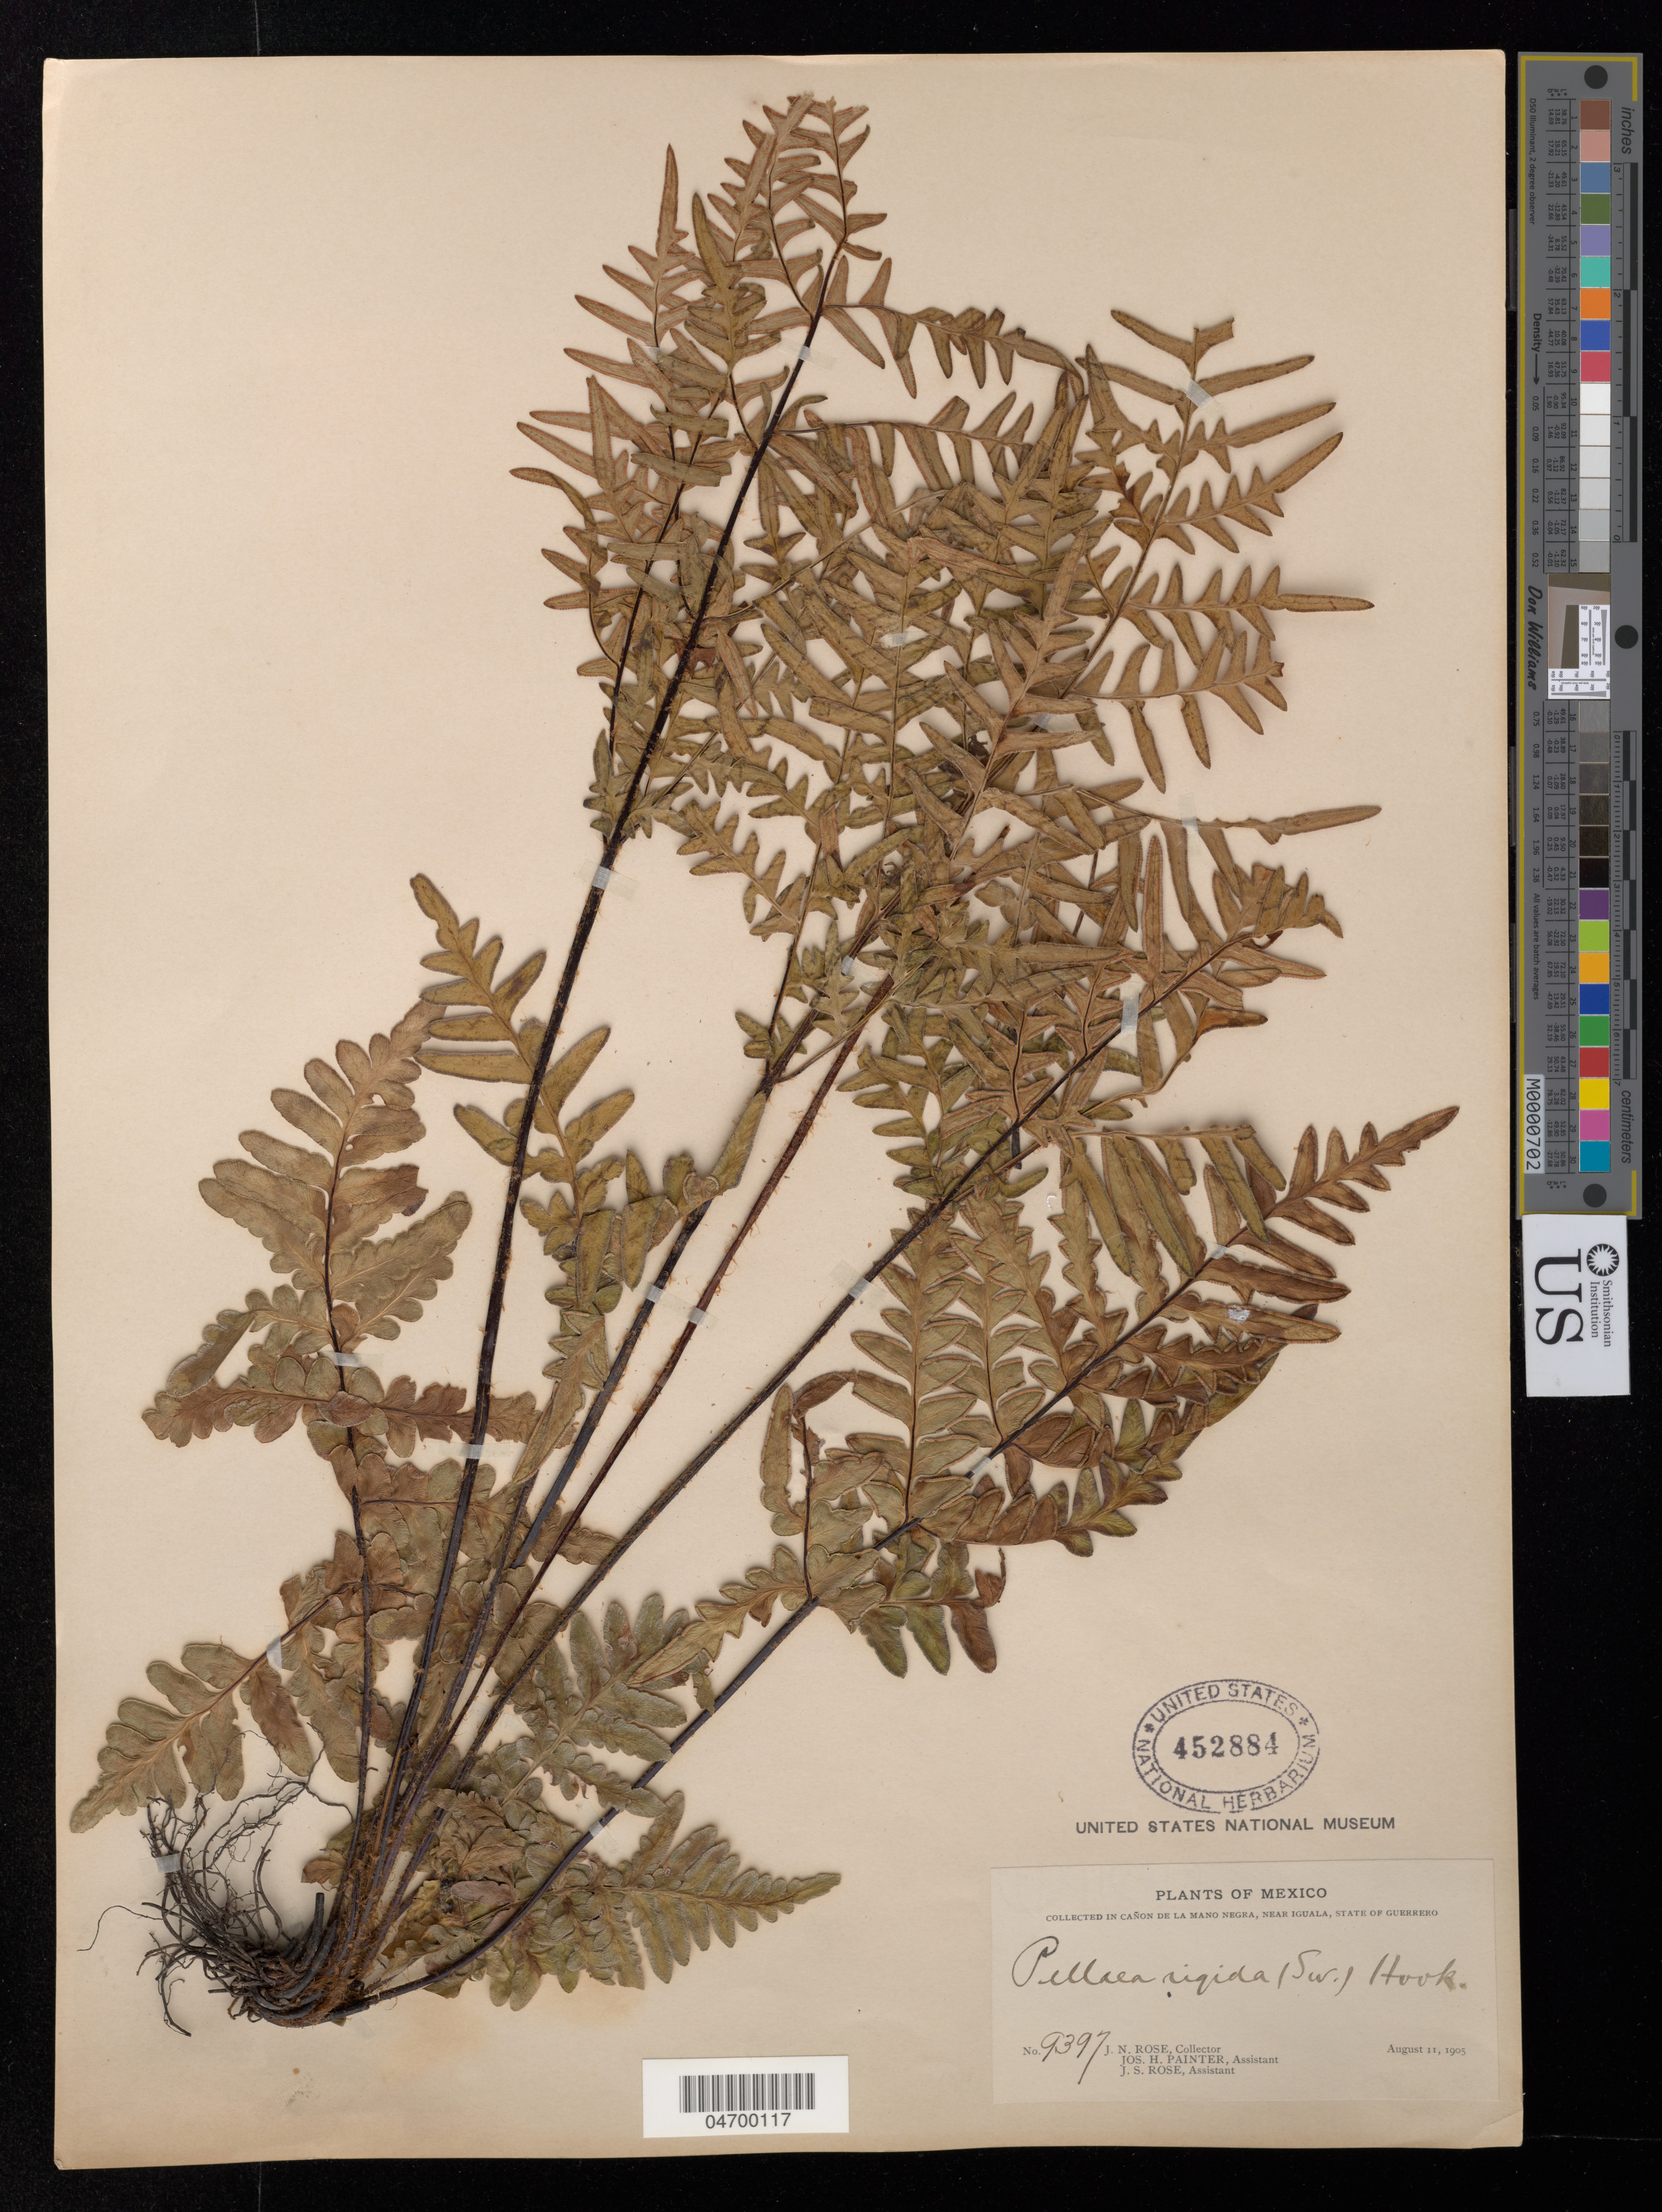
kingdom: Plantae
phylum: Tracheophyta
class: Polypodiopsida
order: Polypodiales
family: Pteridaceae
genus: Pellaea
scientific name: Pellaea rigida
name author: (Sw.) Hook. f.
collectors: J. N. Rose, J. H. Painter & J. S. Rose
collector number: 9397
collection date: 1905-08-11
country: Mexico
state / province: Guerrero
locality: In Cañon de La Mano Negra, near Iguala.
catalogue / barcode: US 452884